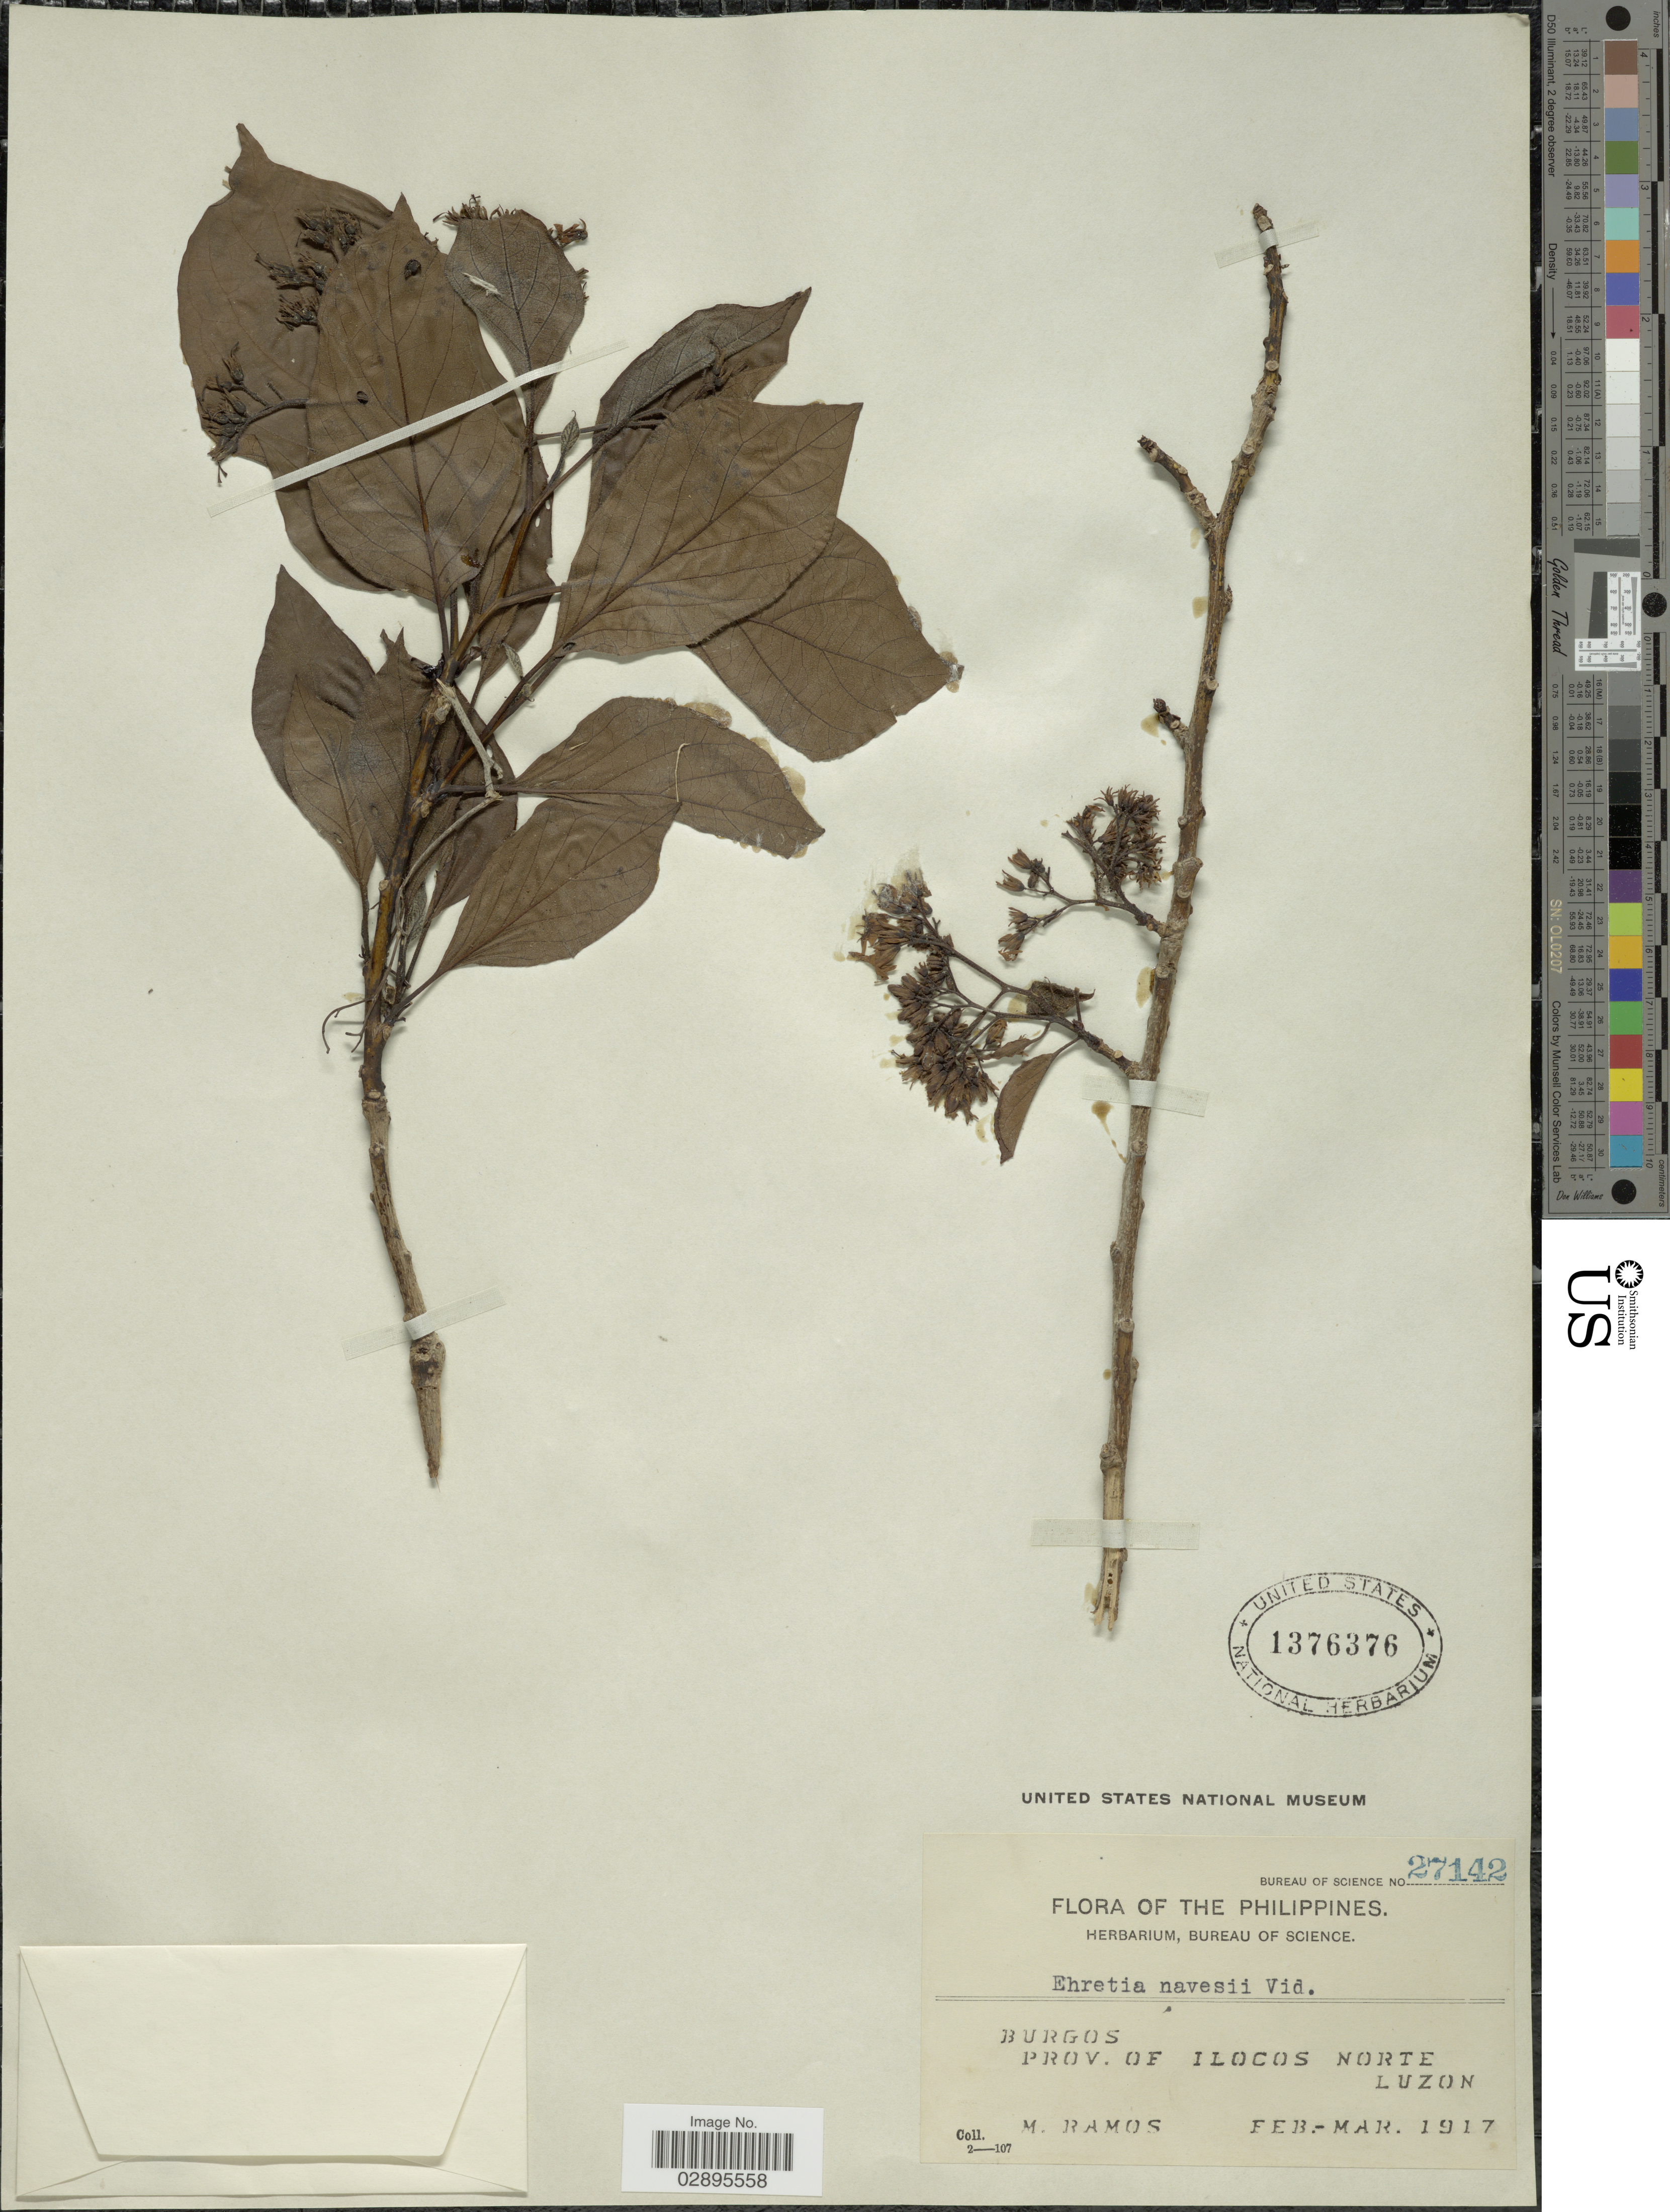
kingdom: Plantae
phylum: Tracheophyta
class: Magnoliopsida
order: Boraginales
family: Ehretiaceae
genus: Ehretia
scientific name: Ehretia navesii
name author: S. Vidal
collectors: M. Ramos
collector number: Bureau of Science 27142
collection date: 1917-02/1917-03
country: Philippines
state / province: Ilocos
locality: Burgos Prov. of Ilocos Norte, Luzon.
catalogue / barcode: US 1376376